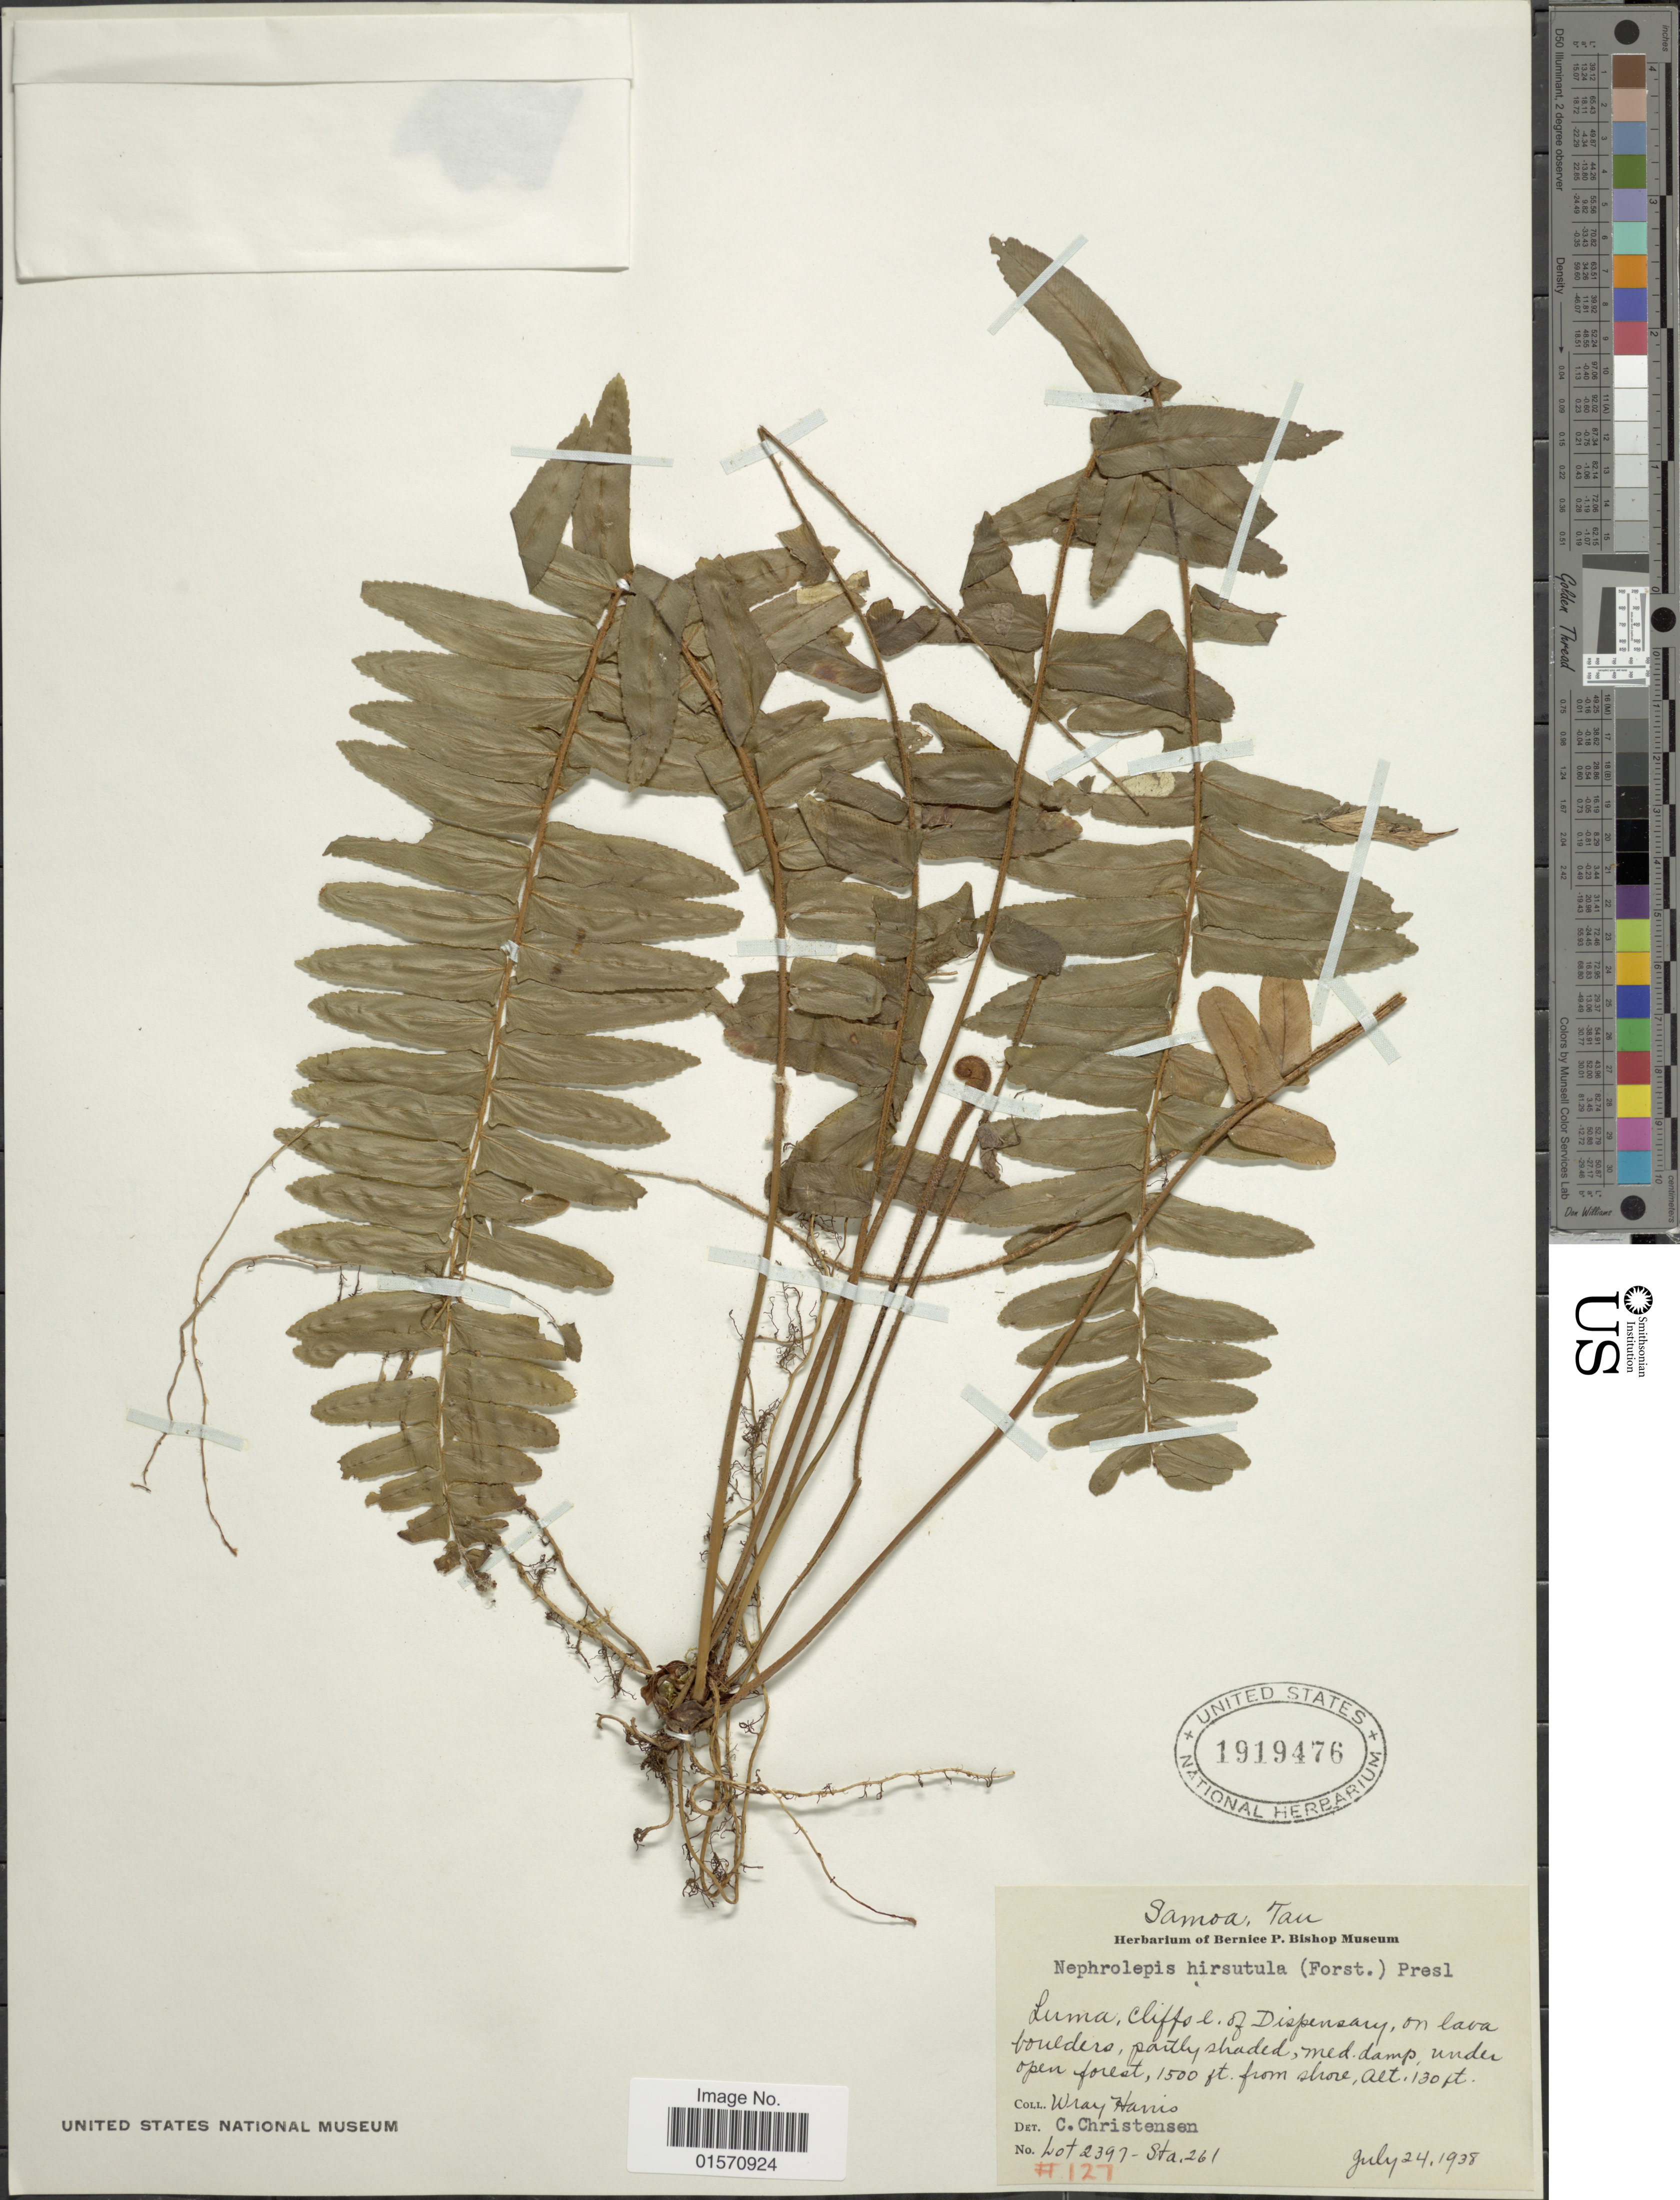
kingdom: Plantae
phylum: Tracheophyta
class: Polypodiopsida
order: Polypodiales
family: Nephrolepidaceae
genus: Nephrolepis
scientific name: Nephrolepis hirsutula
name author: (G. Forst.) C. Presl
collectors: W. Harris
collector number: Lot 2397-Sta. 261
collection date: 1938-07-24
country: American Samoa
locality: Samoa, Tau. Luma Cliffs e. of Dispensary, 1500 ft. from shore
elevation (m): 40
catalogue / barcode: US 1919476